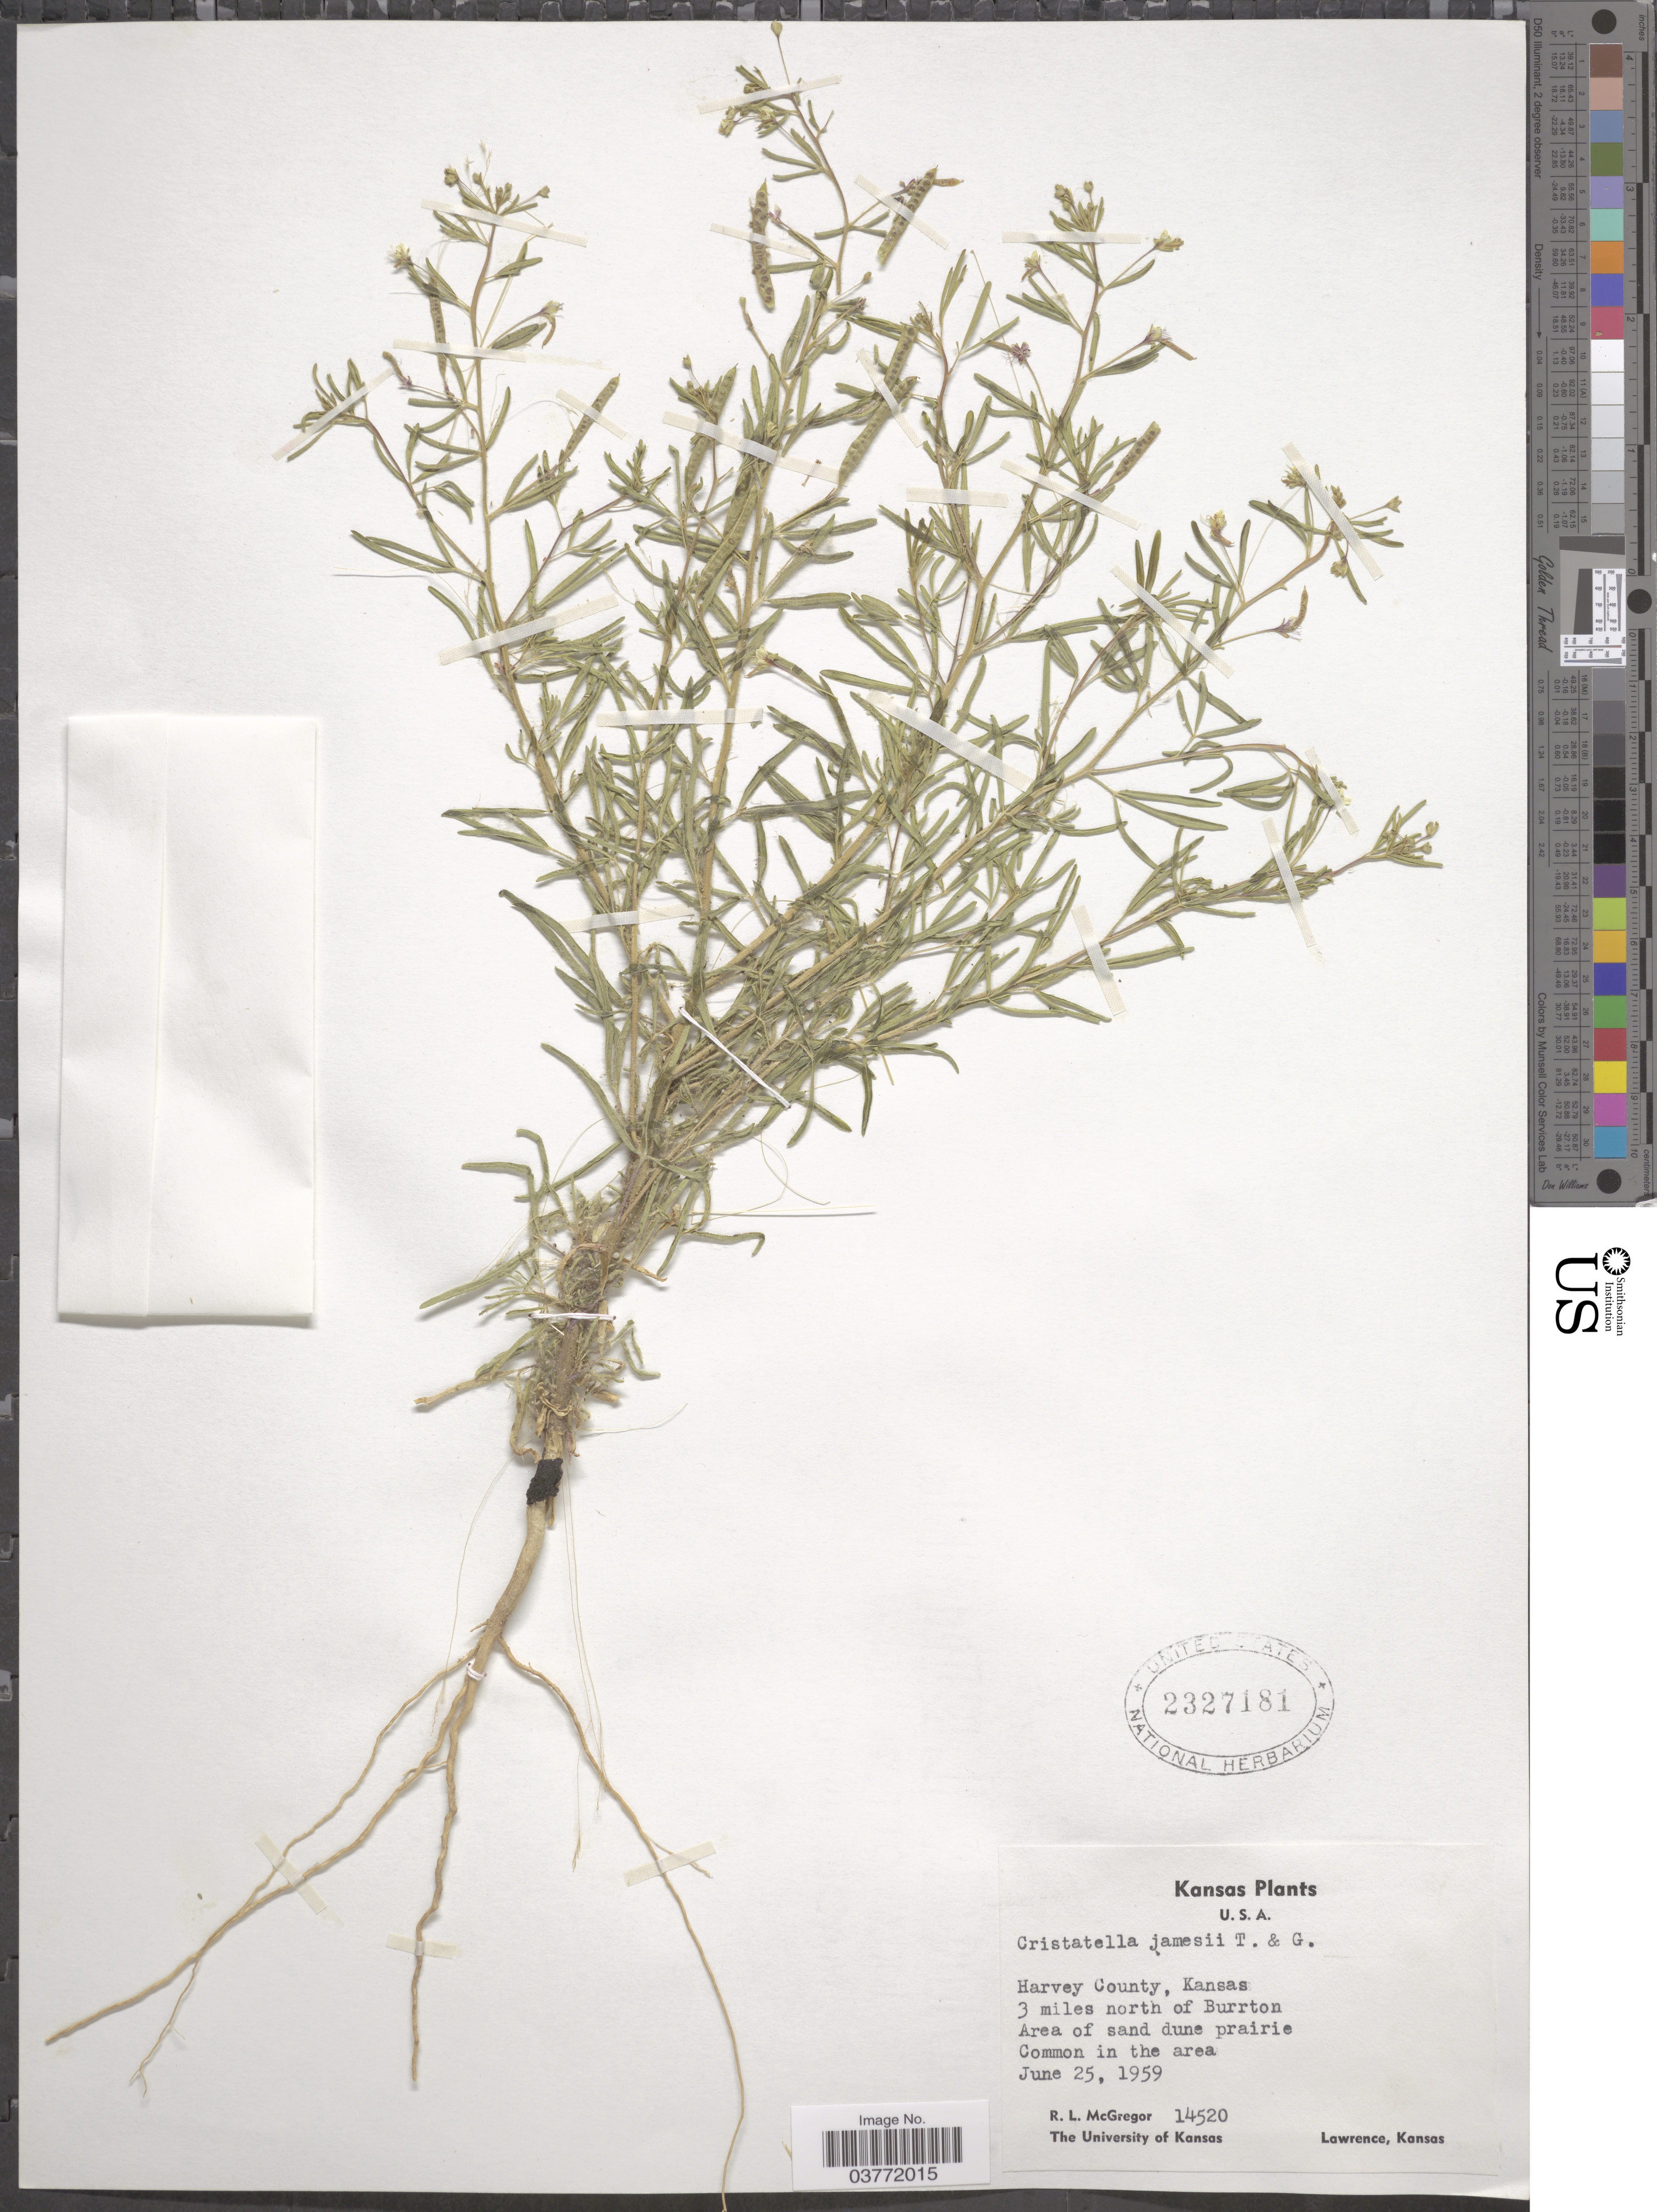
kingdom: Plantae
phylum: Tracheophyta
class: Magnoliopsida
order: Brassicales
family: Cleomaceae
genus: Polanisia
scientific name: Polanisia jamesii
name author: (Torr. & A. Gray) Iltis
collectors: R. McGregor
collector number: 14520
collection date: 1959-06-25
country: United States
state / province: Kansas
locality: Harvey County. 3 miles north of Burrton Area of sand dune prairie.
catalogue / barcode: US 2327181